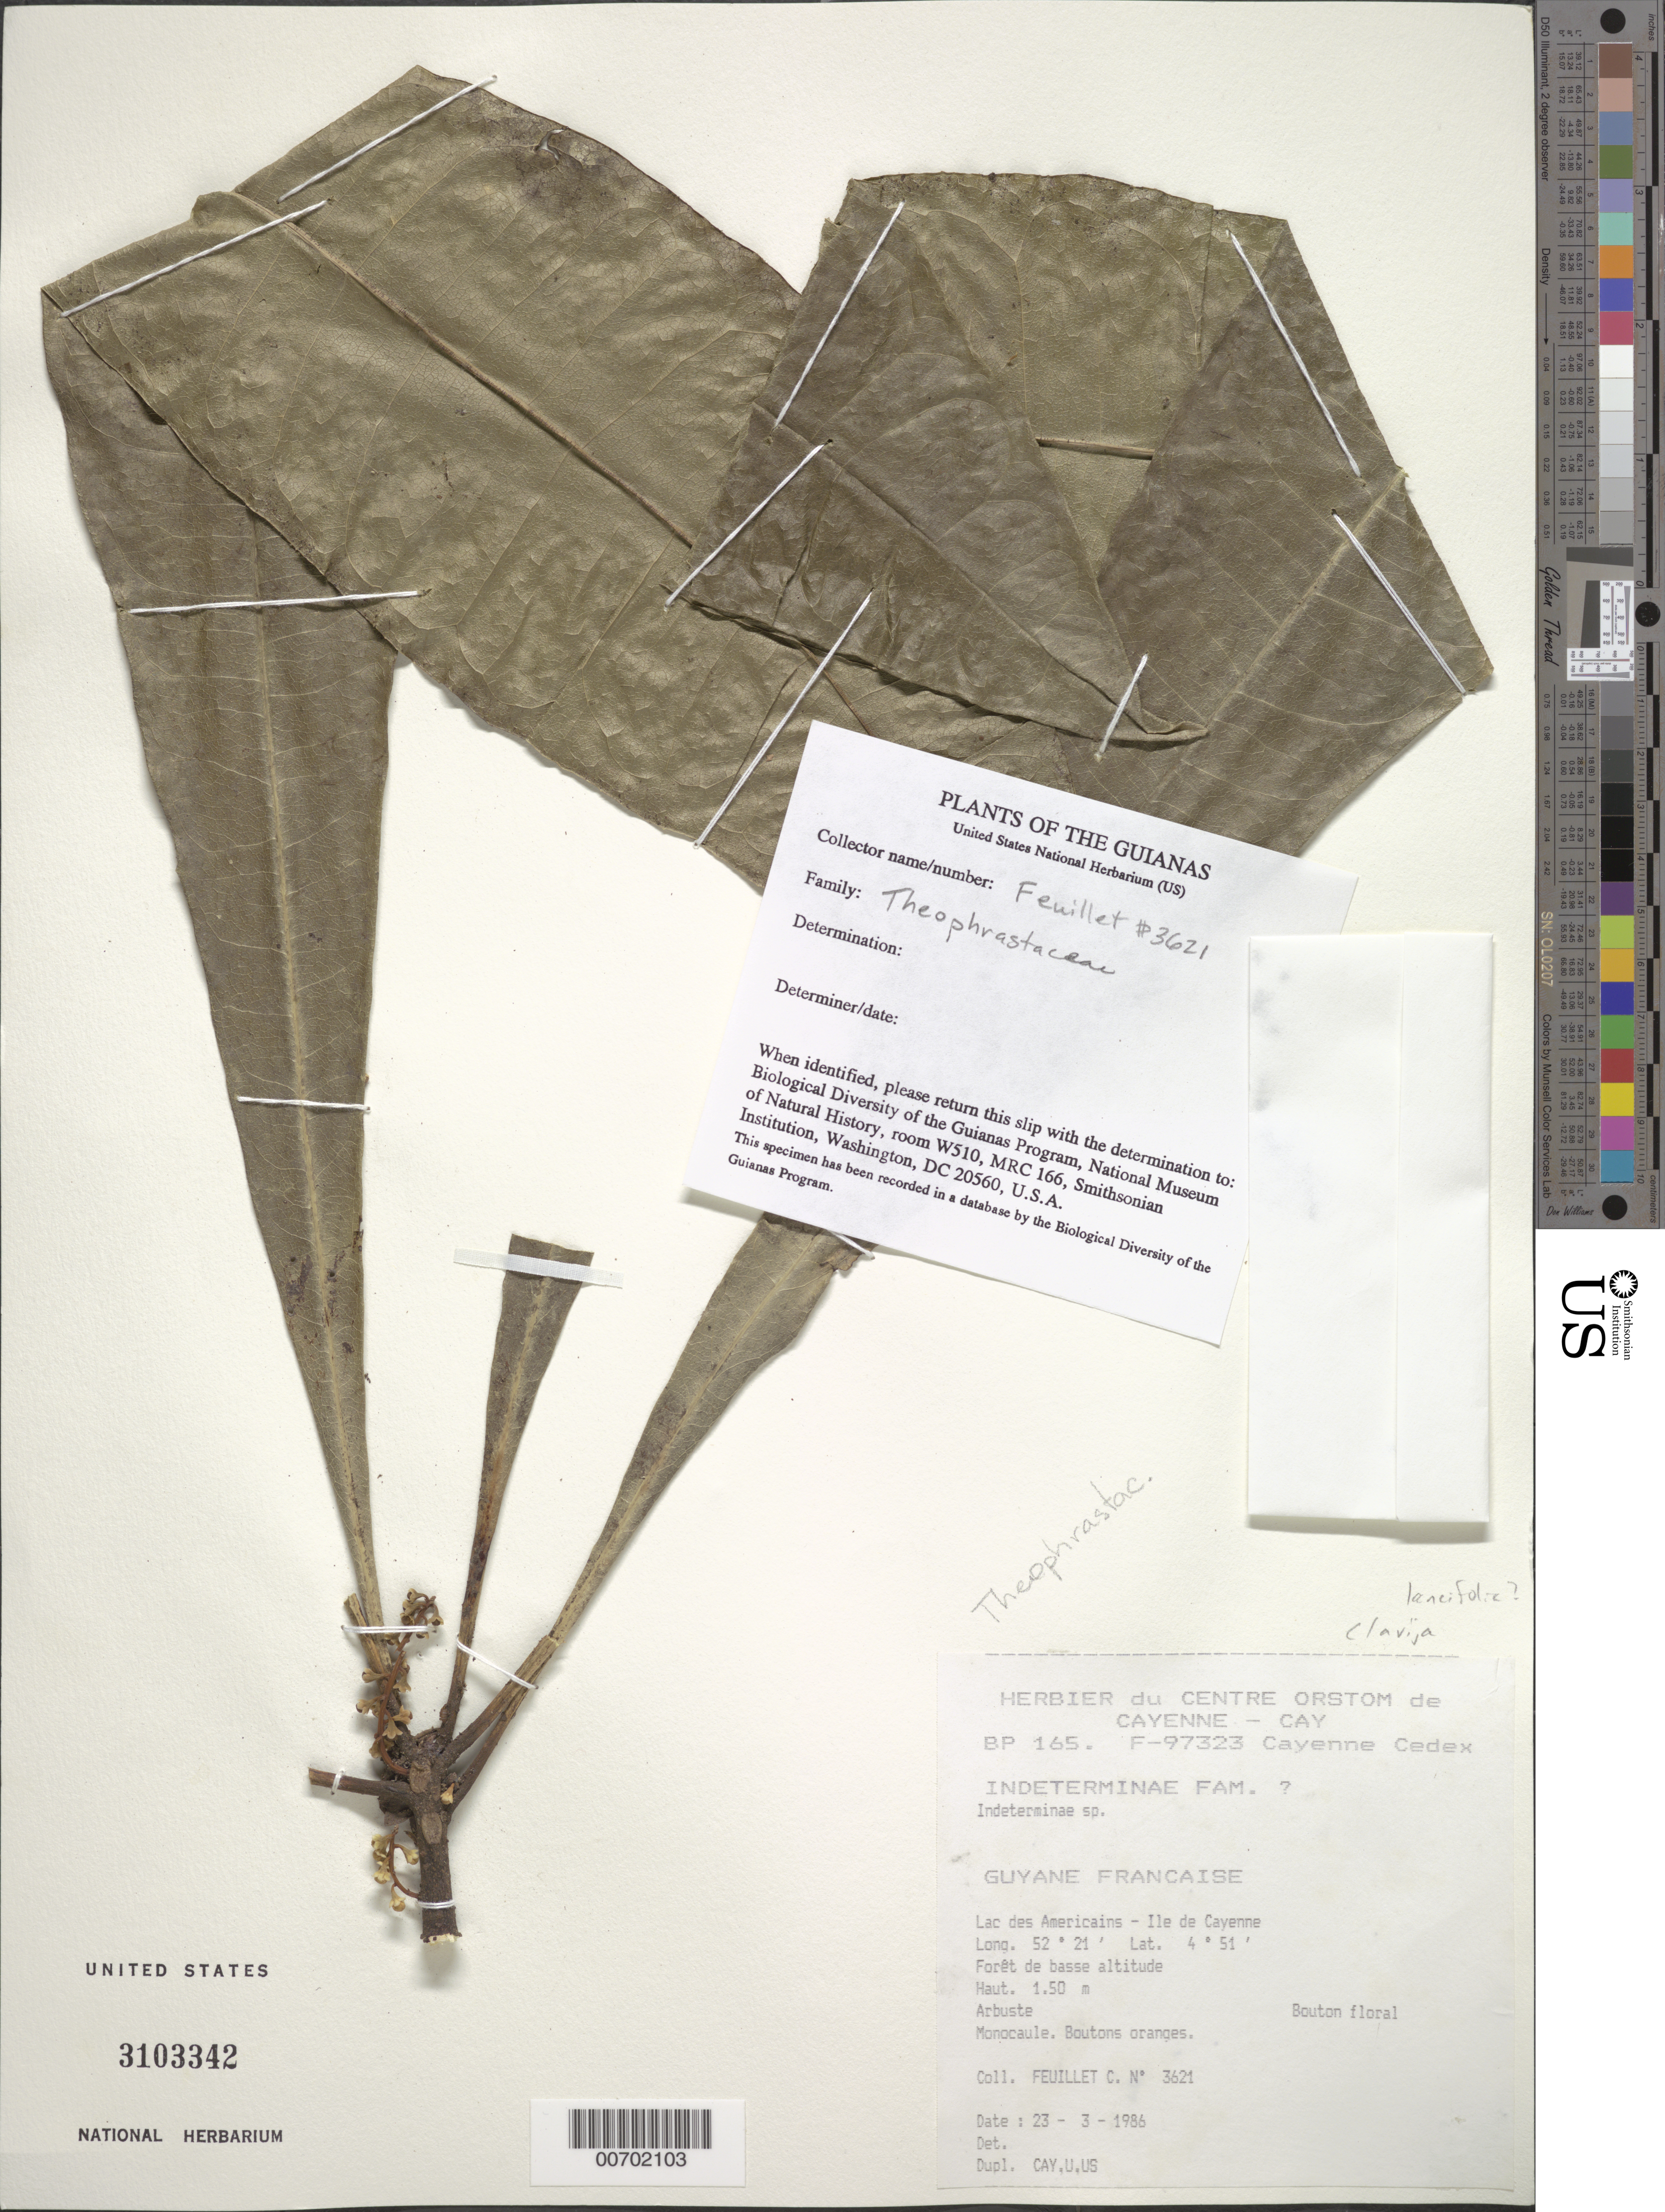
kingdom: Plantae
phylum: Tracheophyta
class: Magnoliopsida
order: Ericales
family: Primulaceae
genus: Clavija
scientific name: Clavija sp.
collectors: C. Feuillet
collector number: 3621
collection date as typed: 23-Mar-86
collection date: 1986-03-23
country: French Guiana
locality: Ile de Cayenne, Lac des Americains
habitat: Low forest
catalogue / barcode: US 3103342